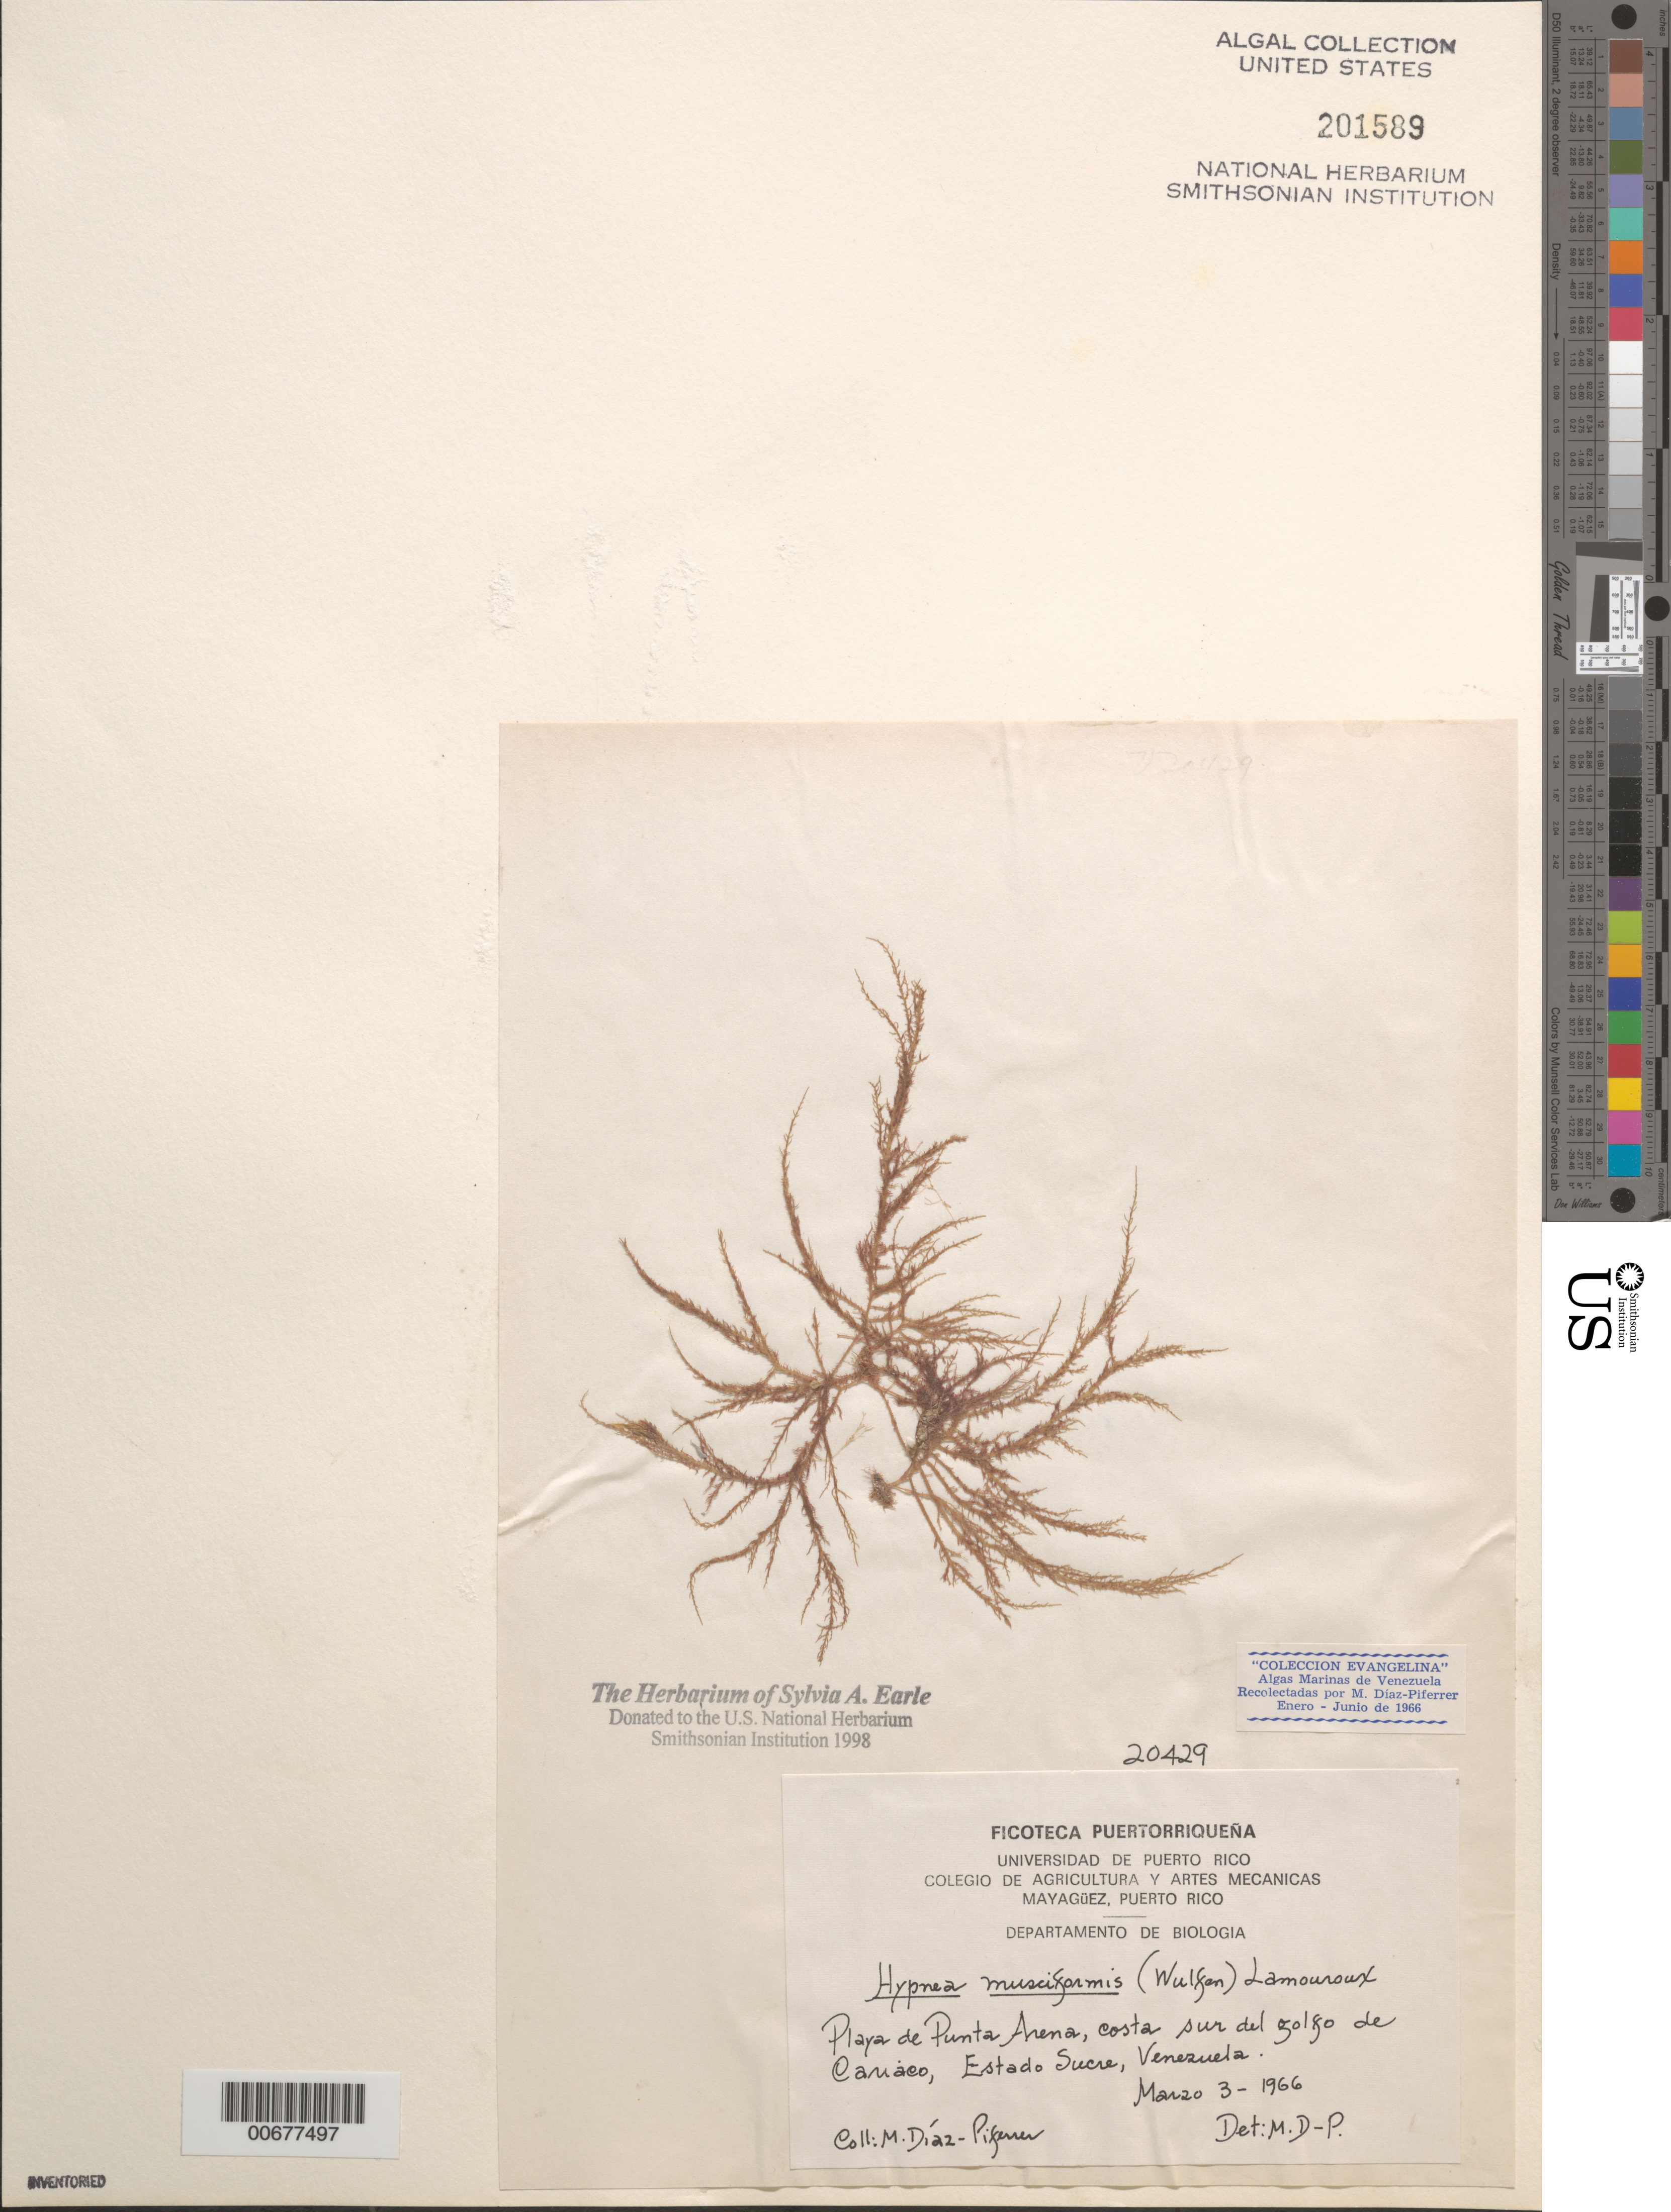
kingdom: Plantae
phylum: Rhodophyta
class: Florideophyceae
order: Gigartinales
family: Cystocloniaceae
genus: Hypnea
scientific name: Hypnea musciformis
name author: (Wulfen) J.V.Lamouroux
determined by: Diaz-Piferrer, M.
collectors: M. Diaz-Piferrer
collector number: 20429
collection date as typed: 03 Mar 1966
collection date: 1966-03-03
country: Venezuela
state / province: Sucre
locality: Playa de Punta Arena, Golfo de Cariaco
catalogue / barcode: US 201589